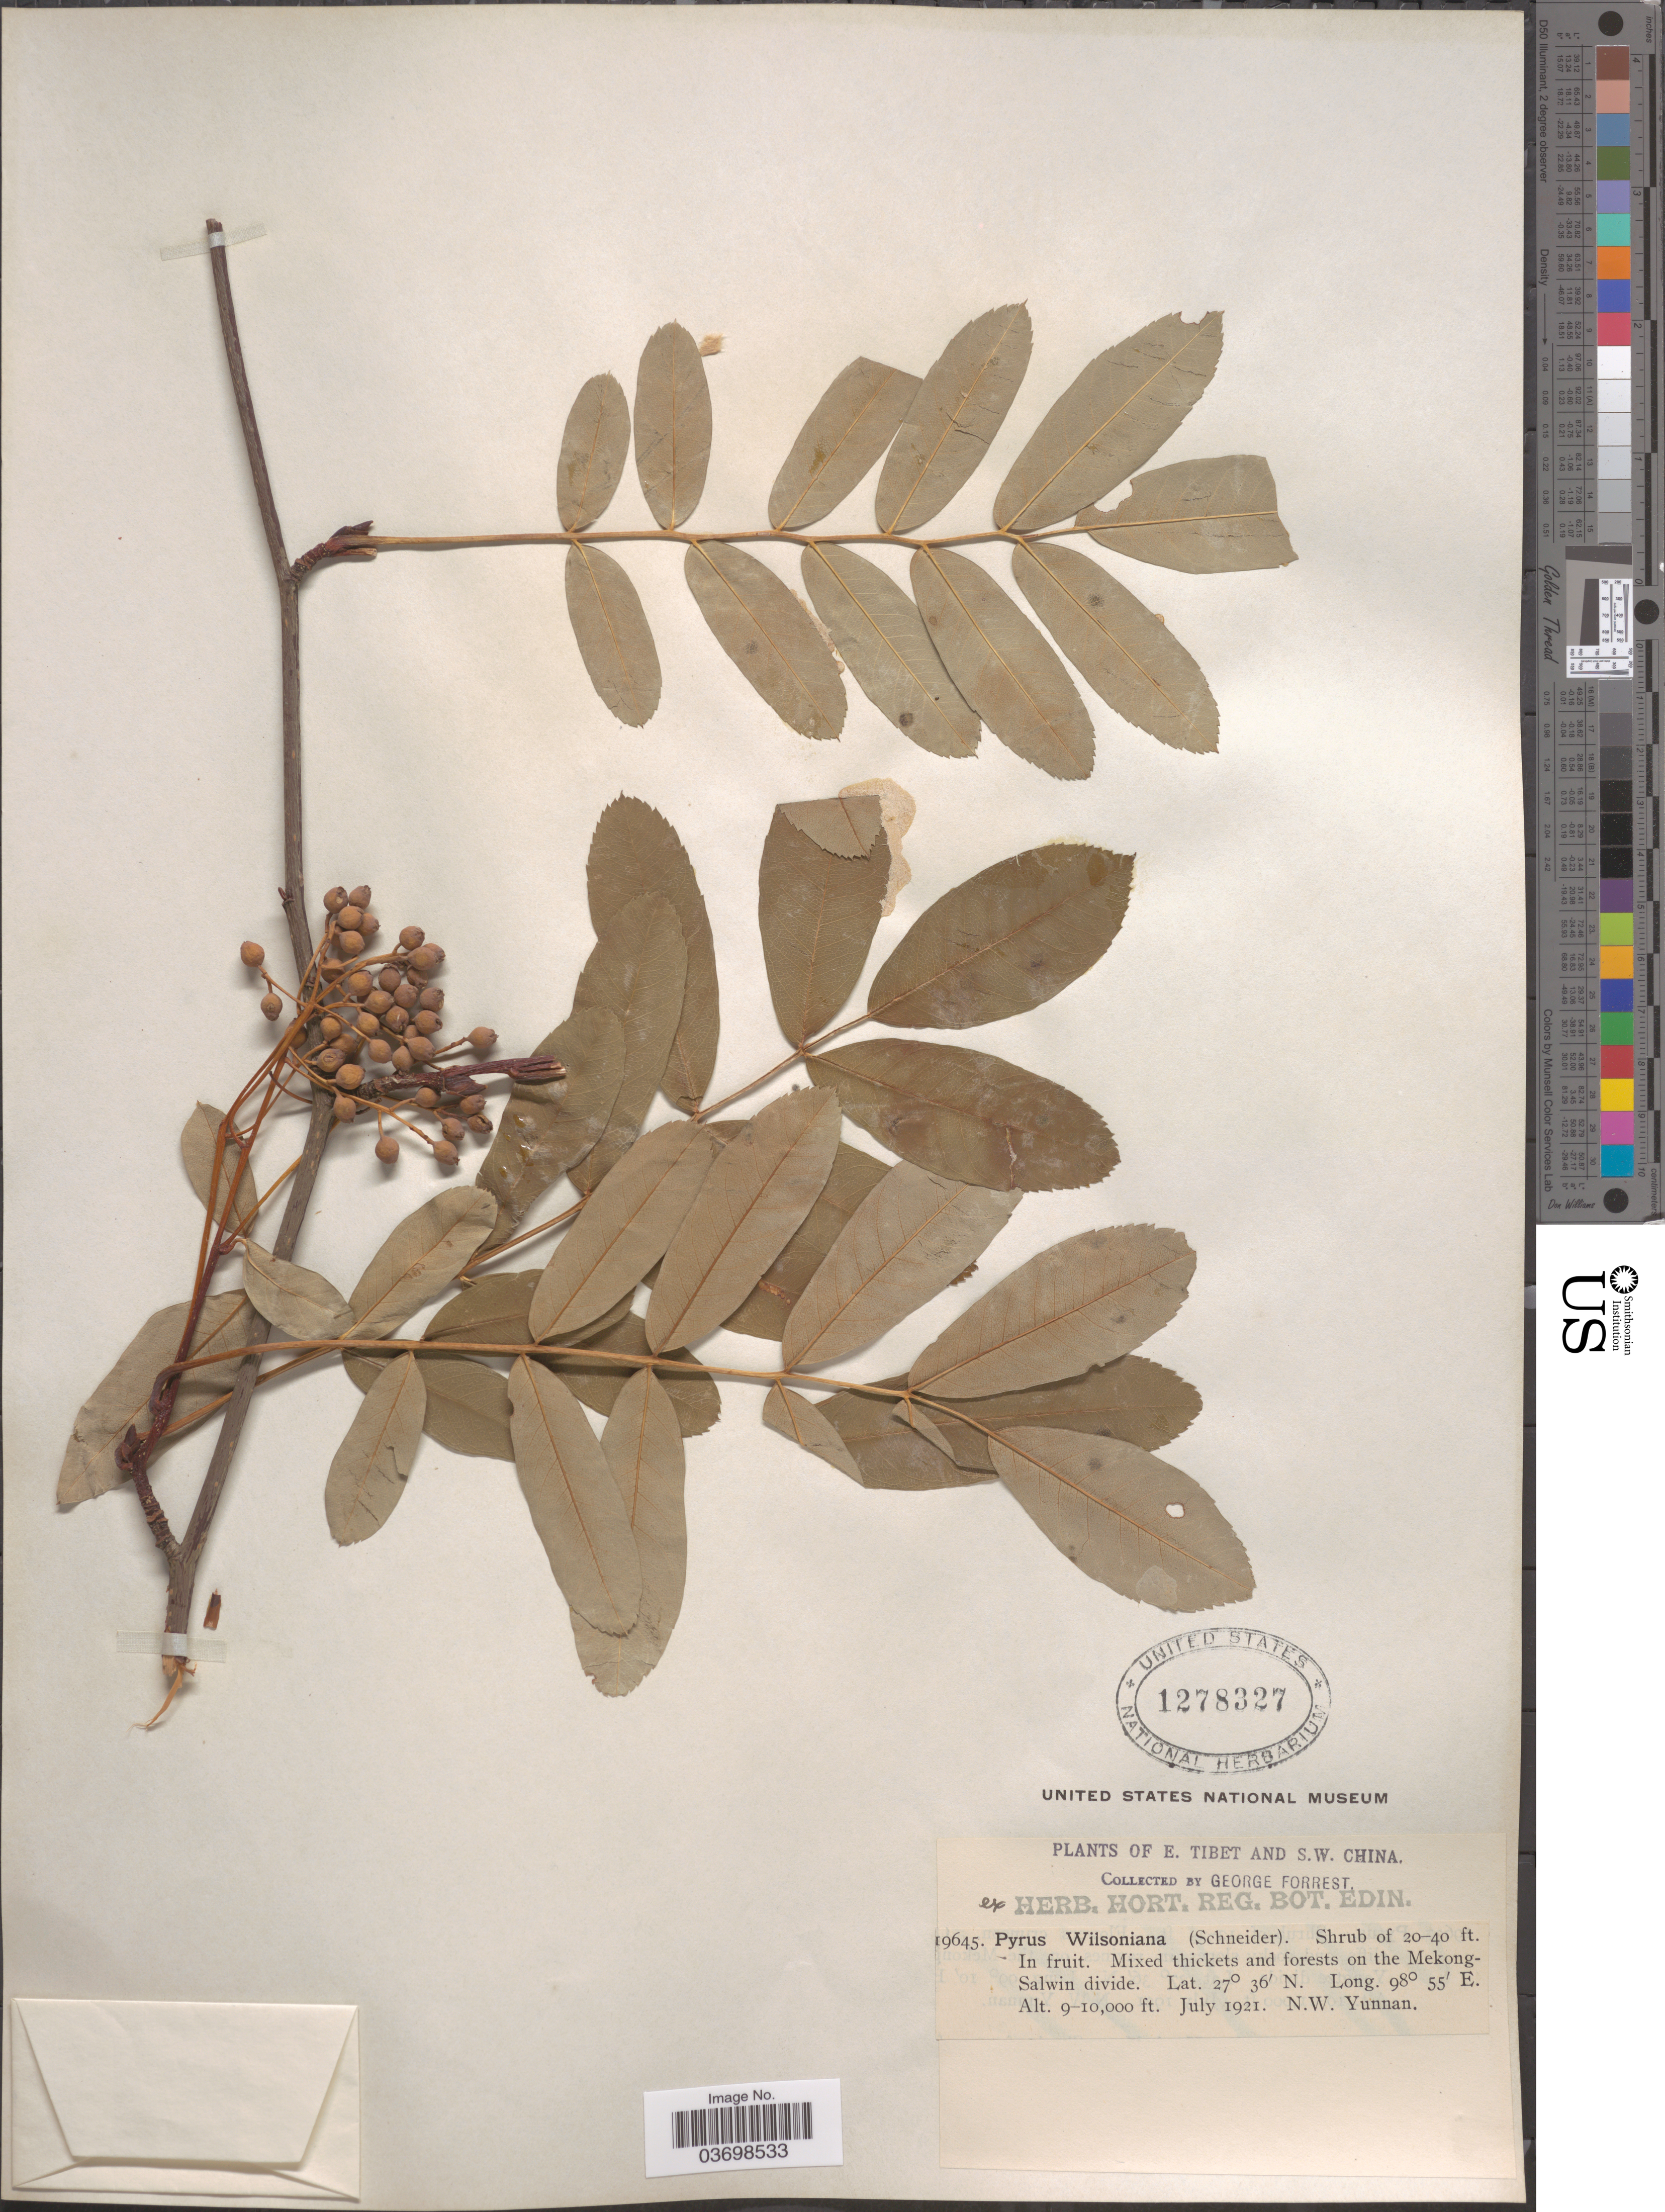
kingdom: Plantae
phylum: Tracheophyta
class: Magnoliopsida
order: Rosales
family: Rosaceae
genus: Sorbus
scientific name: Sorbus wilsoniana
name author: C.K. Schneid.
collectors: G. Forrest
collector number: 19645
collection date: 1921-07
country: China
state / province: Yunnan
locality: S.W. China. On the Mekong-Salwin divide. N.W. Yunnan.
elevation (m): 2743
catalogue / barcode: US 1273827